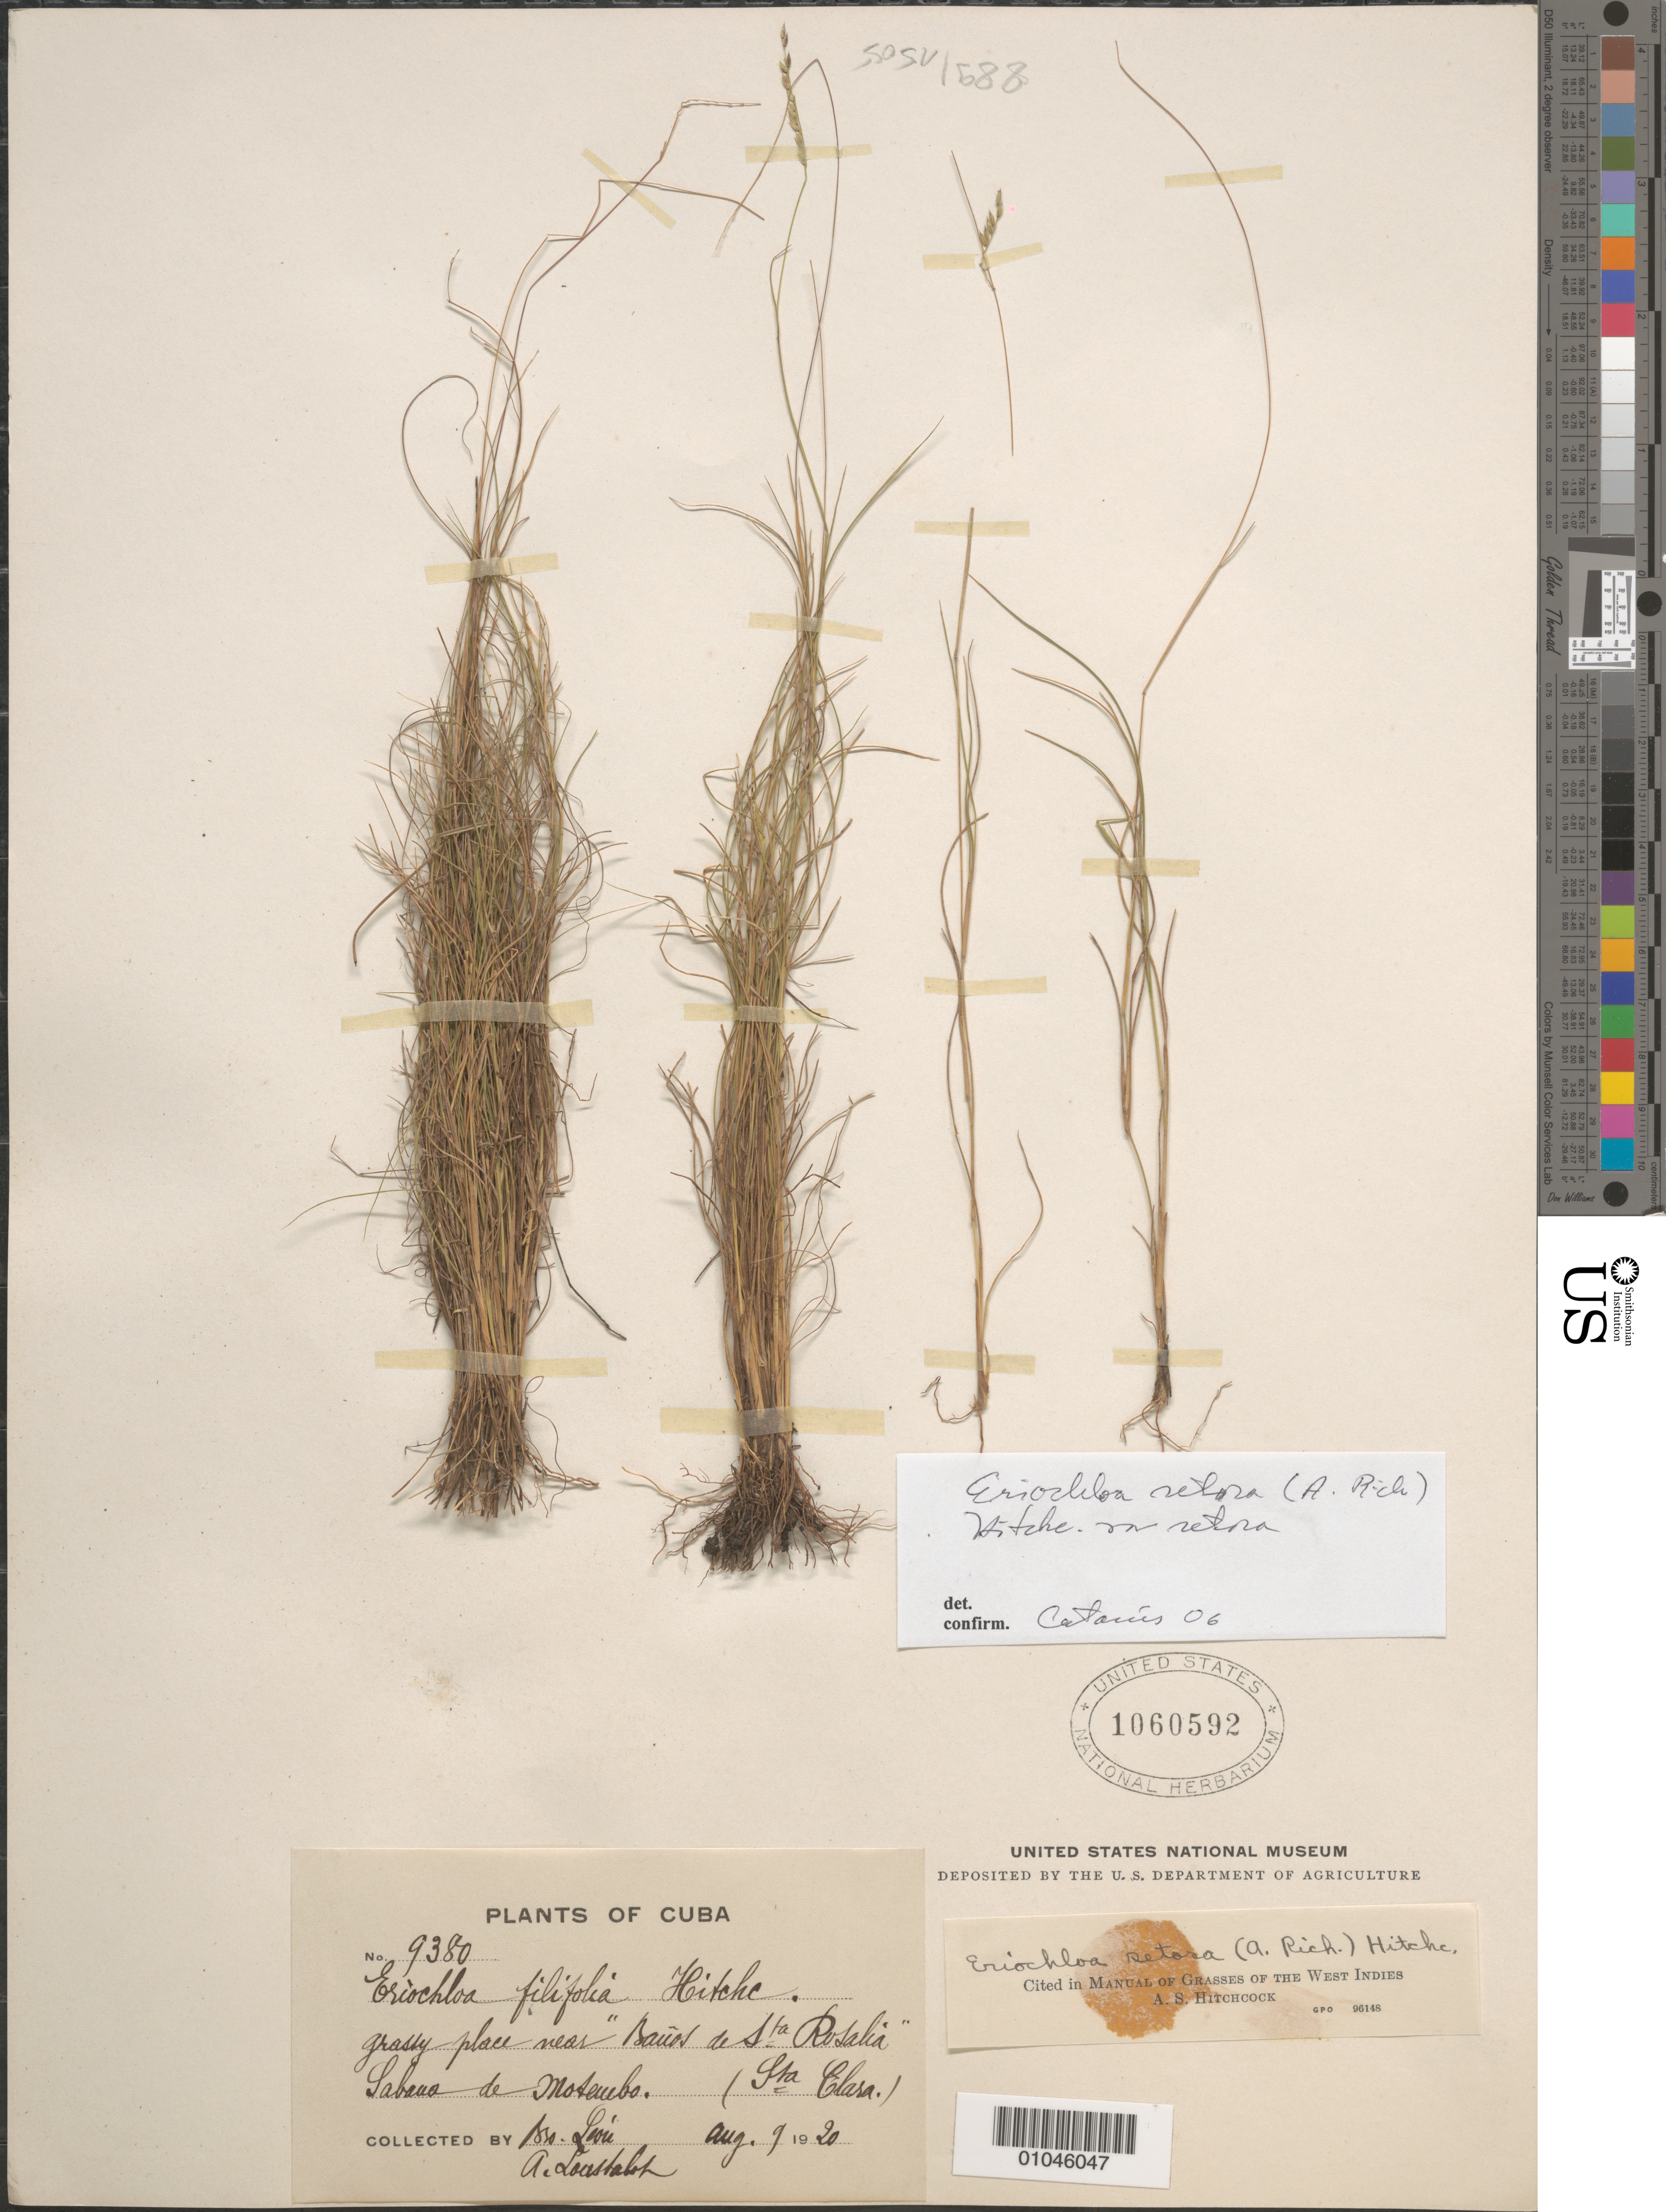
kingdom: Plantae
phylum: Tracheophyta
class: Liliopsida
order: Poales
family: Poaceae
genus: Eriochloa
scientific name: Eriochloa setosa var. setosa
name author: (A. Rich.) Hitchc.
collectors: Bro. León & B. Lavastre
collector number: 9380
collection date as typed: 09 Aug 1920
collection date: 1920-08-09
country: Cuba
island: Cuba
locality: Grassy place near "Buenos de St Rosalie" Sabena de Moseubo Santa Clara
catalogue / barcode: US 1060592